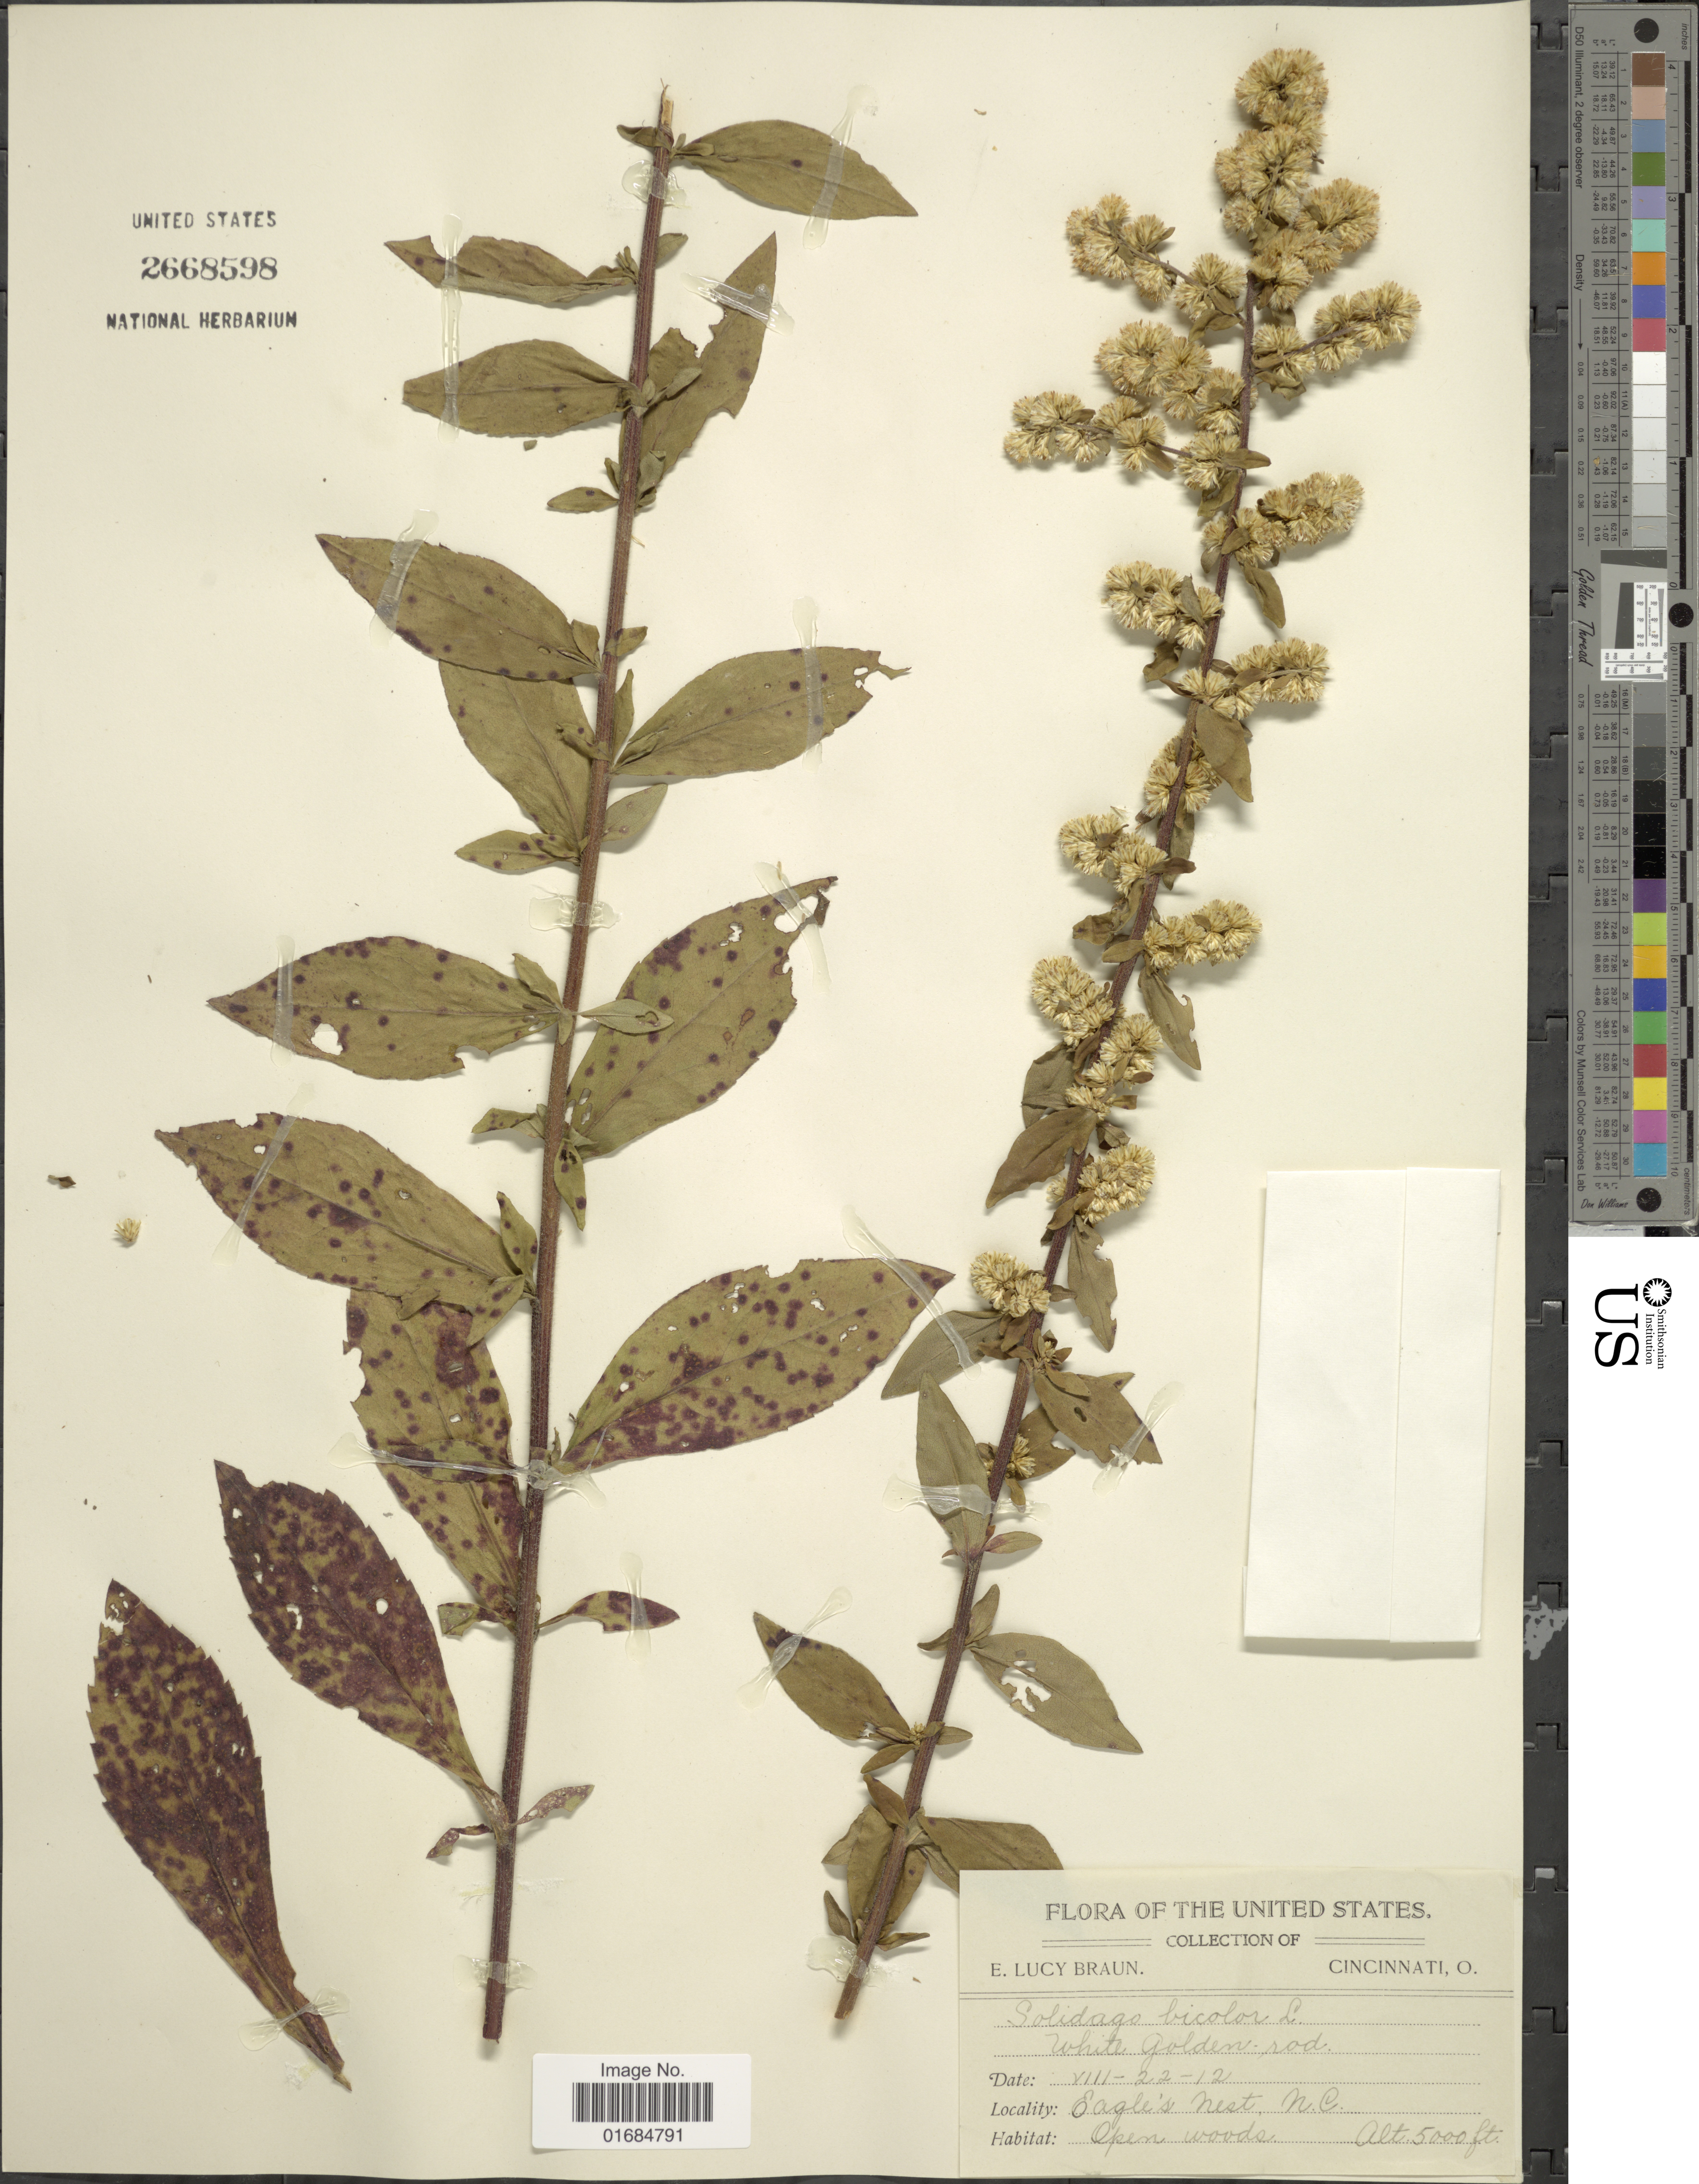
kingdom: Plantae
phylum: Tracheophyta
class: Magnoliopsida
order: Asterales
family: Asteraceae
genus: Solidago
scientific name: Solidago bicolor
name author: L.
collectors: E. L. Braun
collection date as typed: Transcribed d/m/y: 22/8/12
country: United States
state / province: North Carolina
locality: Eagle's Nest N.C.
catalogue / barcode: US 2668598